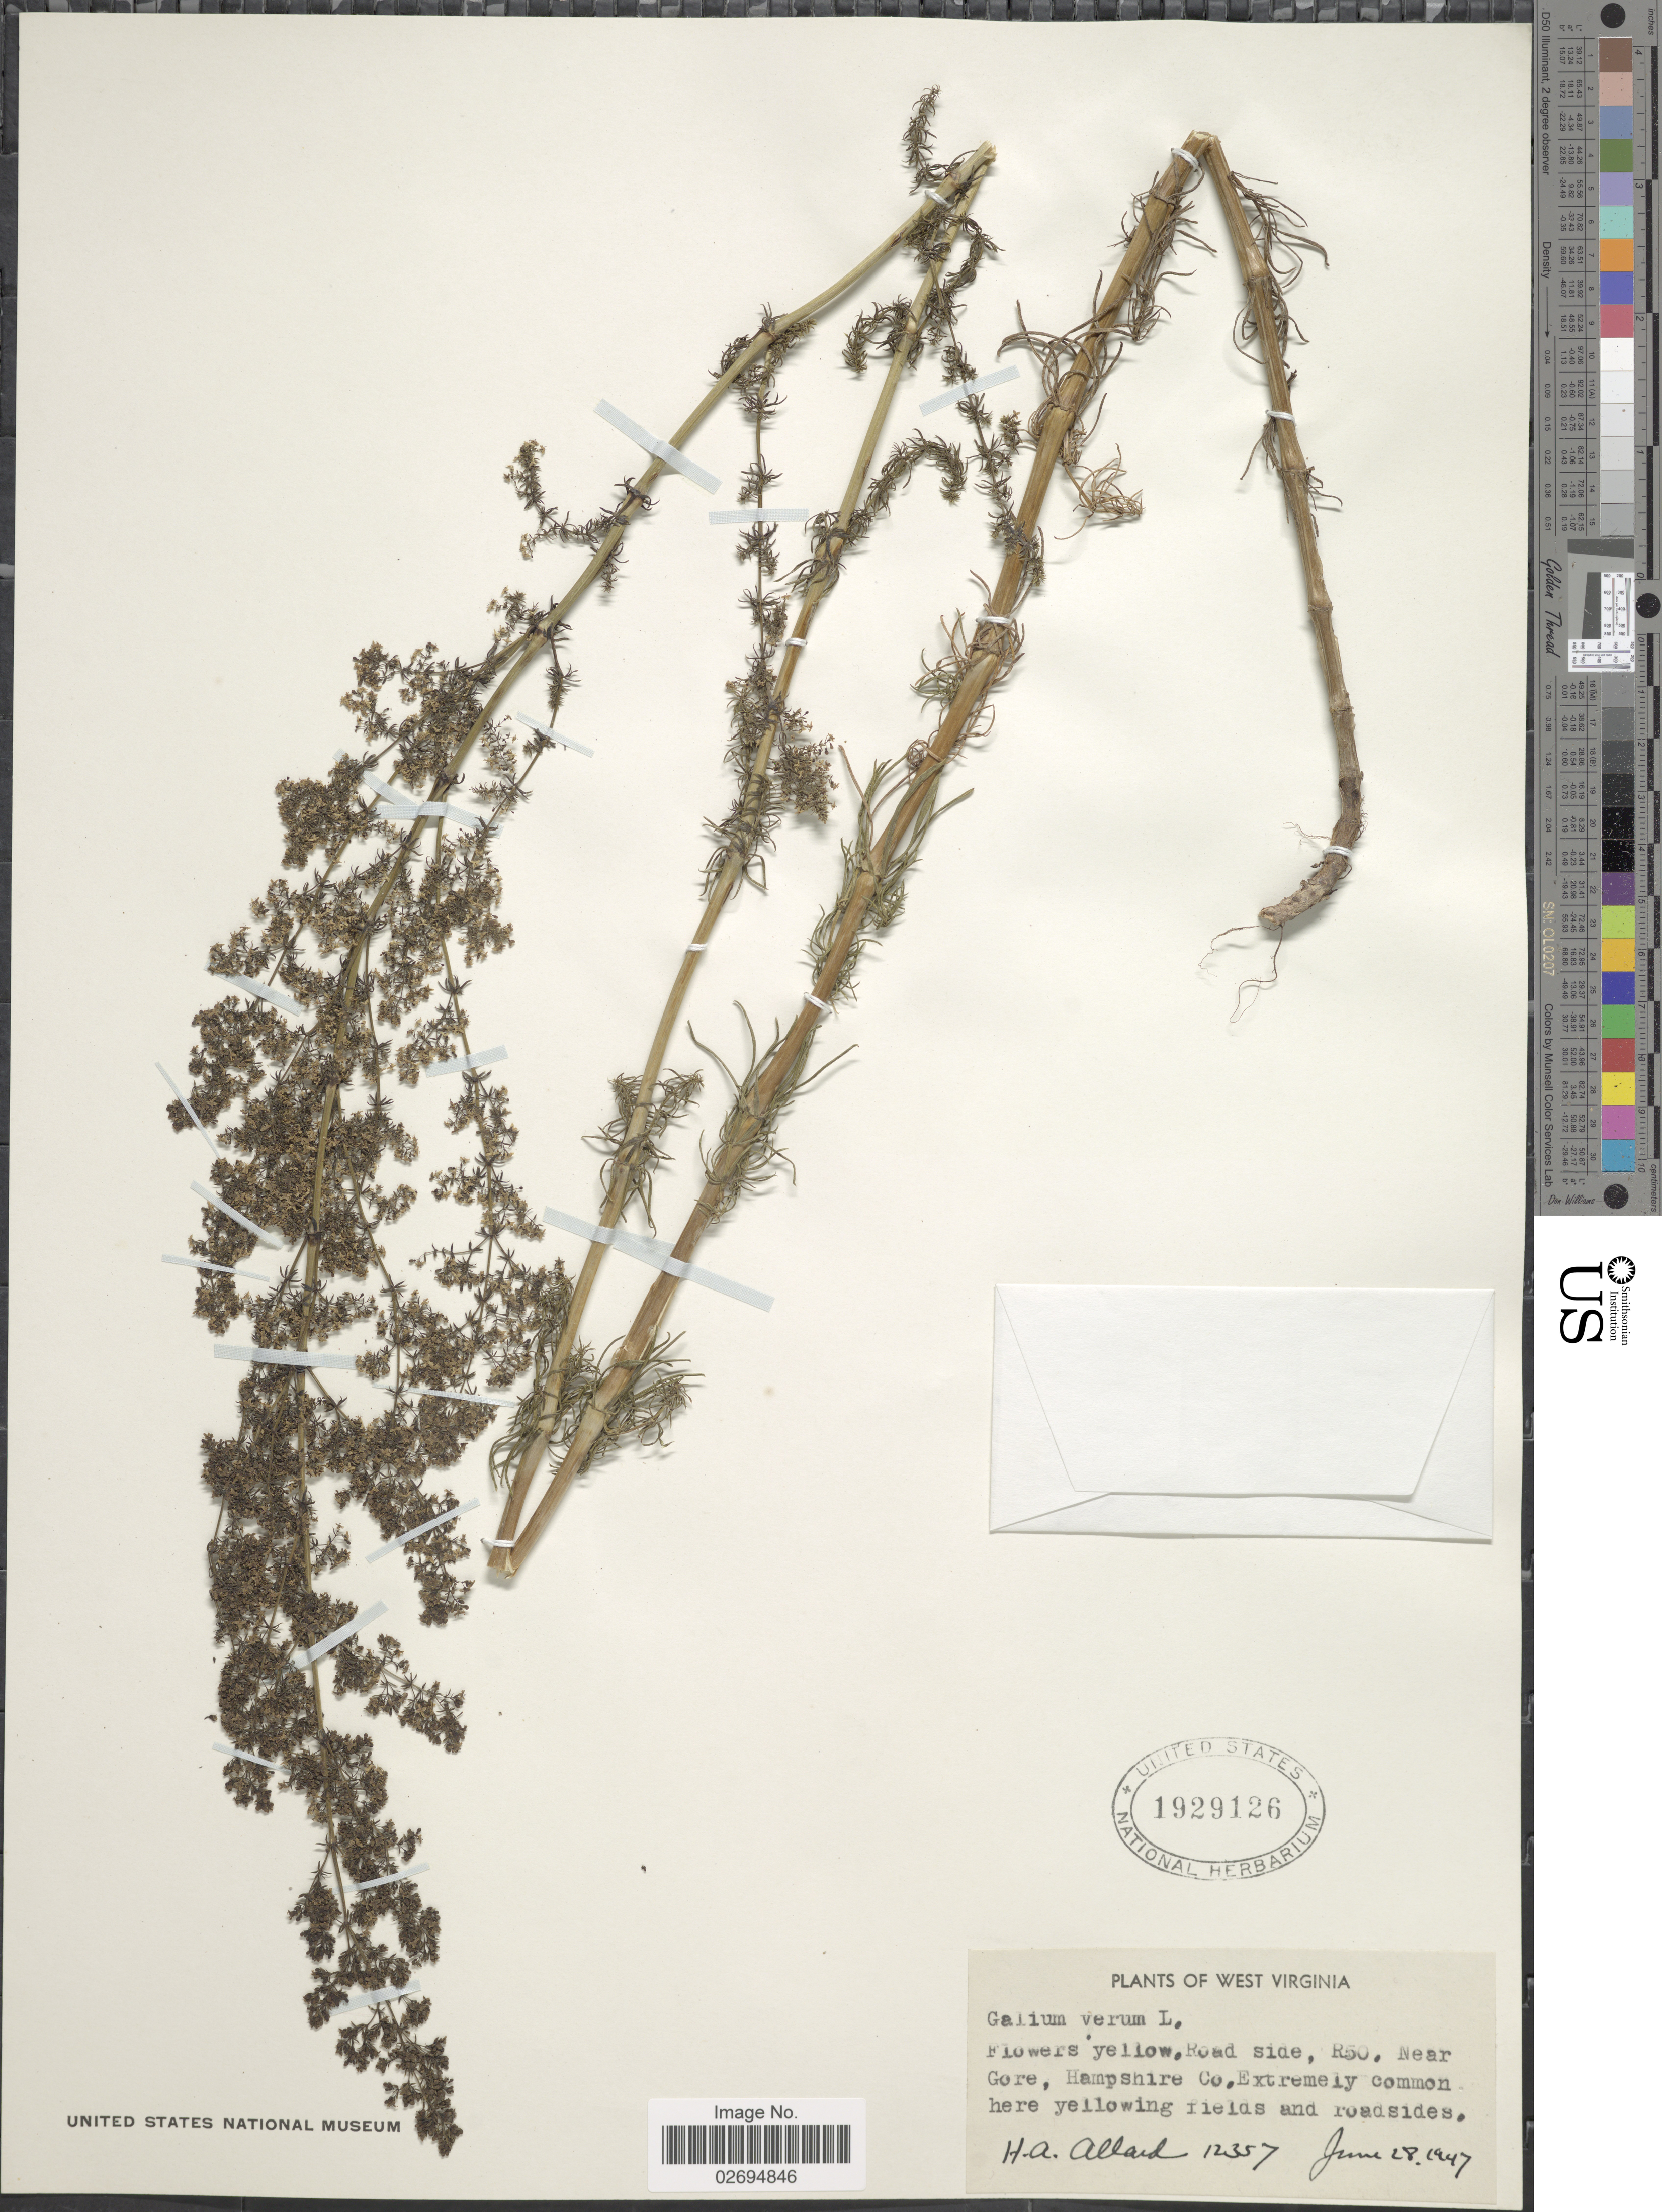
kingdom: Plantae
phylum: Tracheophyta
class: Magnoliopsida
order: Gentianales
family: Rubiaceae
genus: Galium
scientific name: Galium verum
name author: L.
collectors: H. A. Allard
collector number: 12357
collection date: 1947-06-28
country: United States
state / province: West Virginia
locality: Road side, R50, Near Gore, Hampshire Co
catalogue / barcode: US 1929126